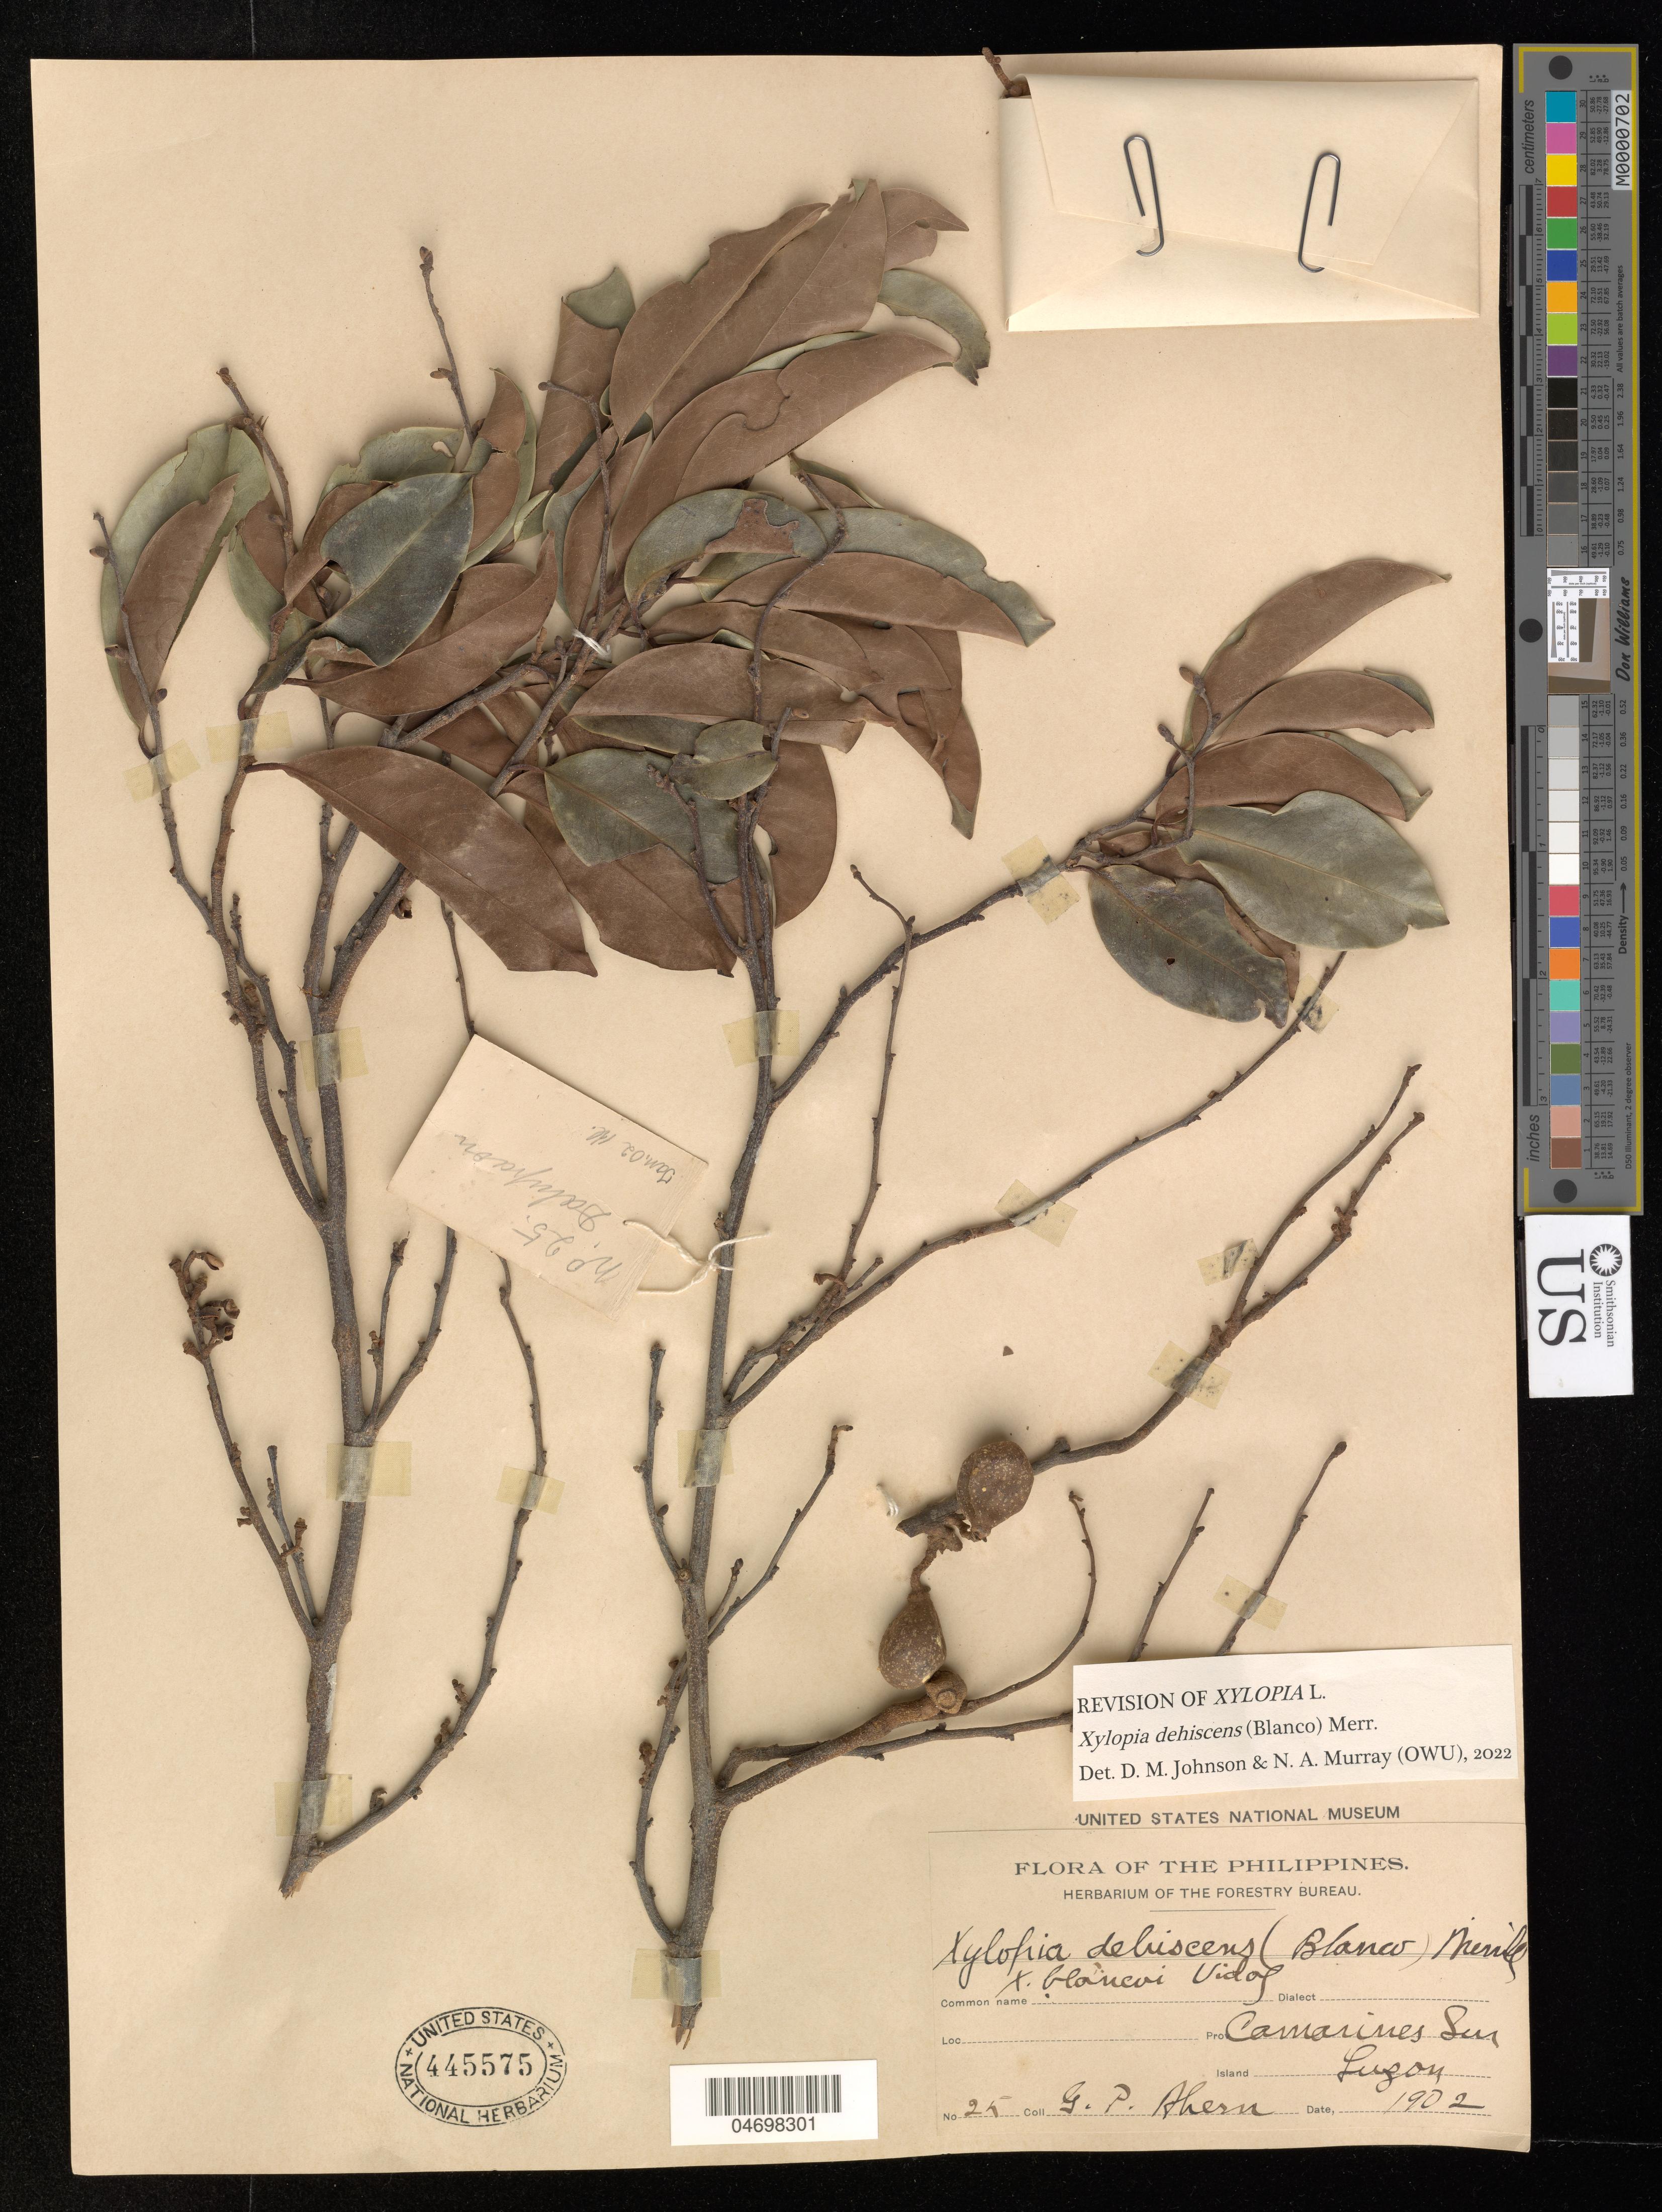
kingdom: Plantae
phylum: Tracheophyta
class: Magnoliopsida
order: Magnoliales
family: Annonaceae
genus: Xylopia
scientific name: Xylopia dehiscens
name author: (Blanco) Merr.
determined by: Johnson, D. M.; Murray, N. A.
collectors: G. Ahern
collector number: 25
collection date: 1902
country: Philippines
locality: Philippine Islands. Pasacao, Camarines Sur, Luzon.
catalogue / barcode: US 445575